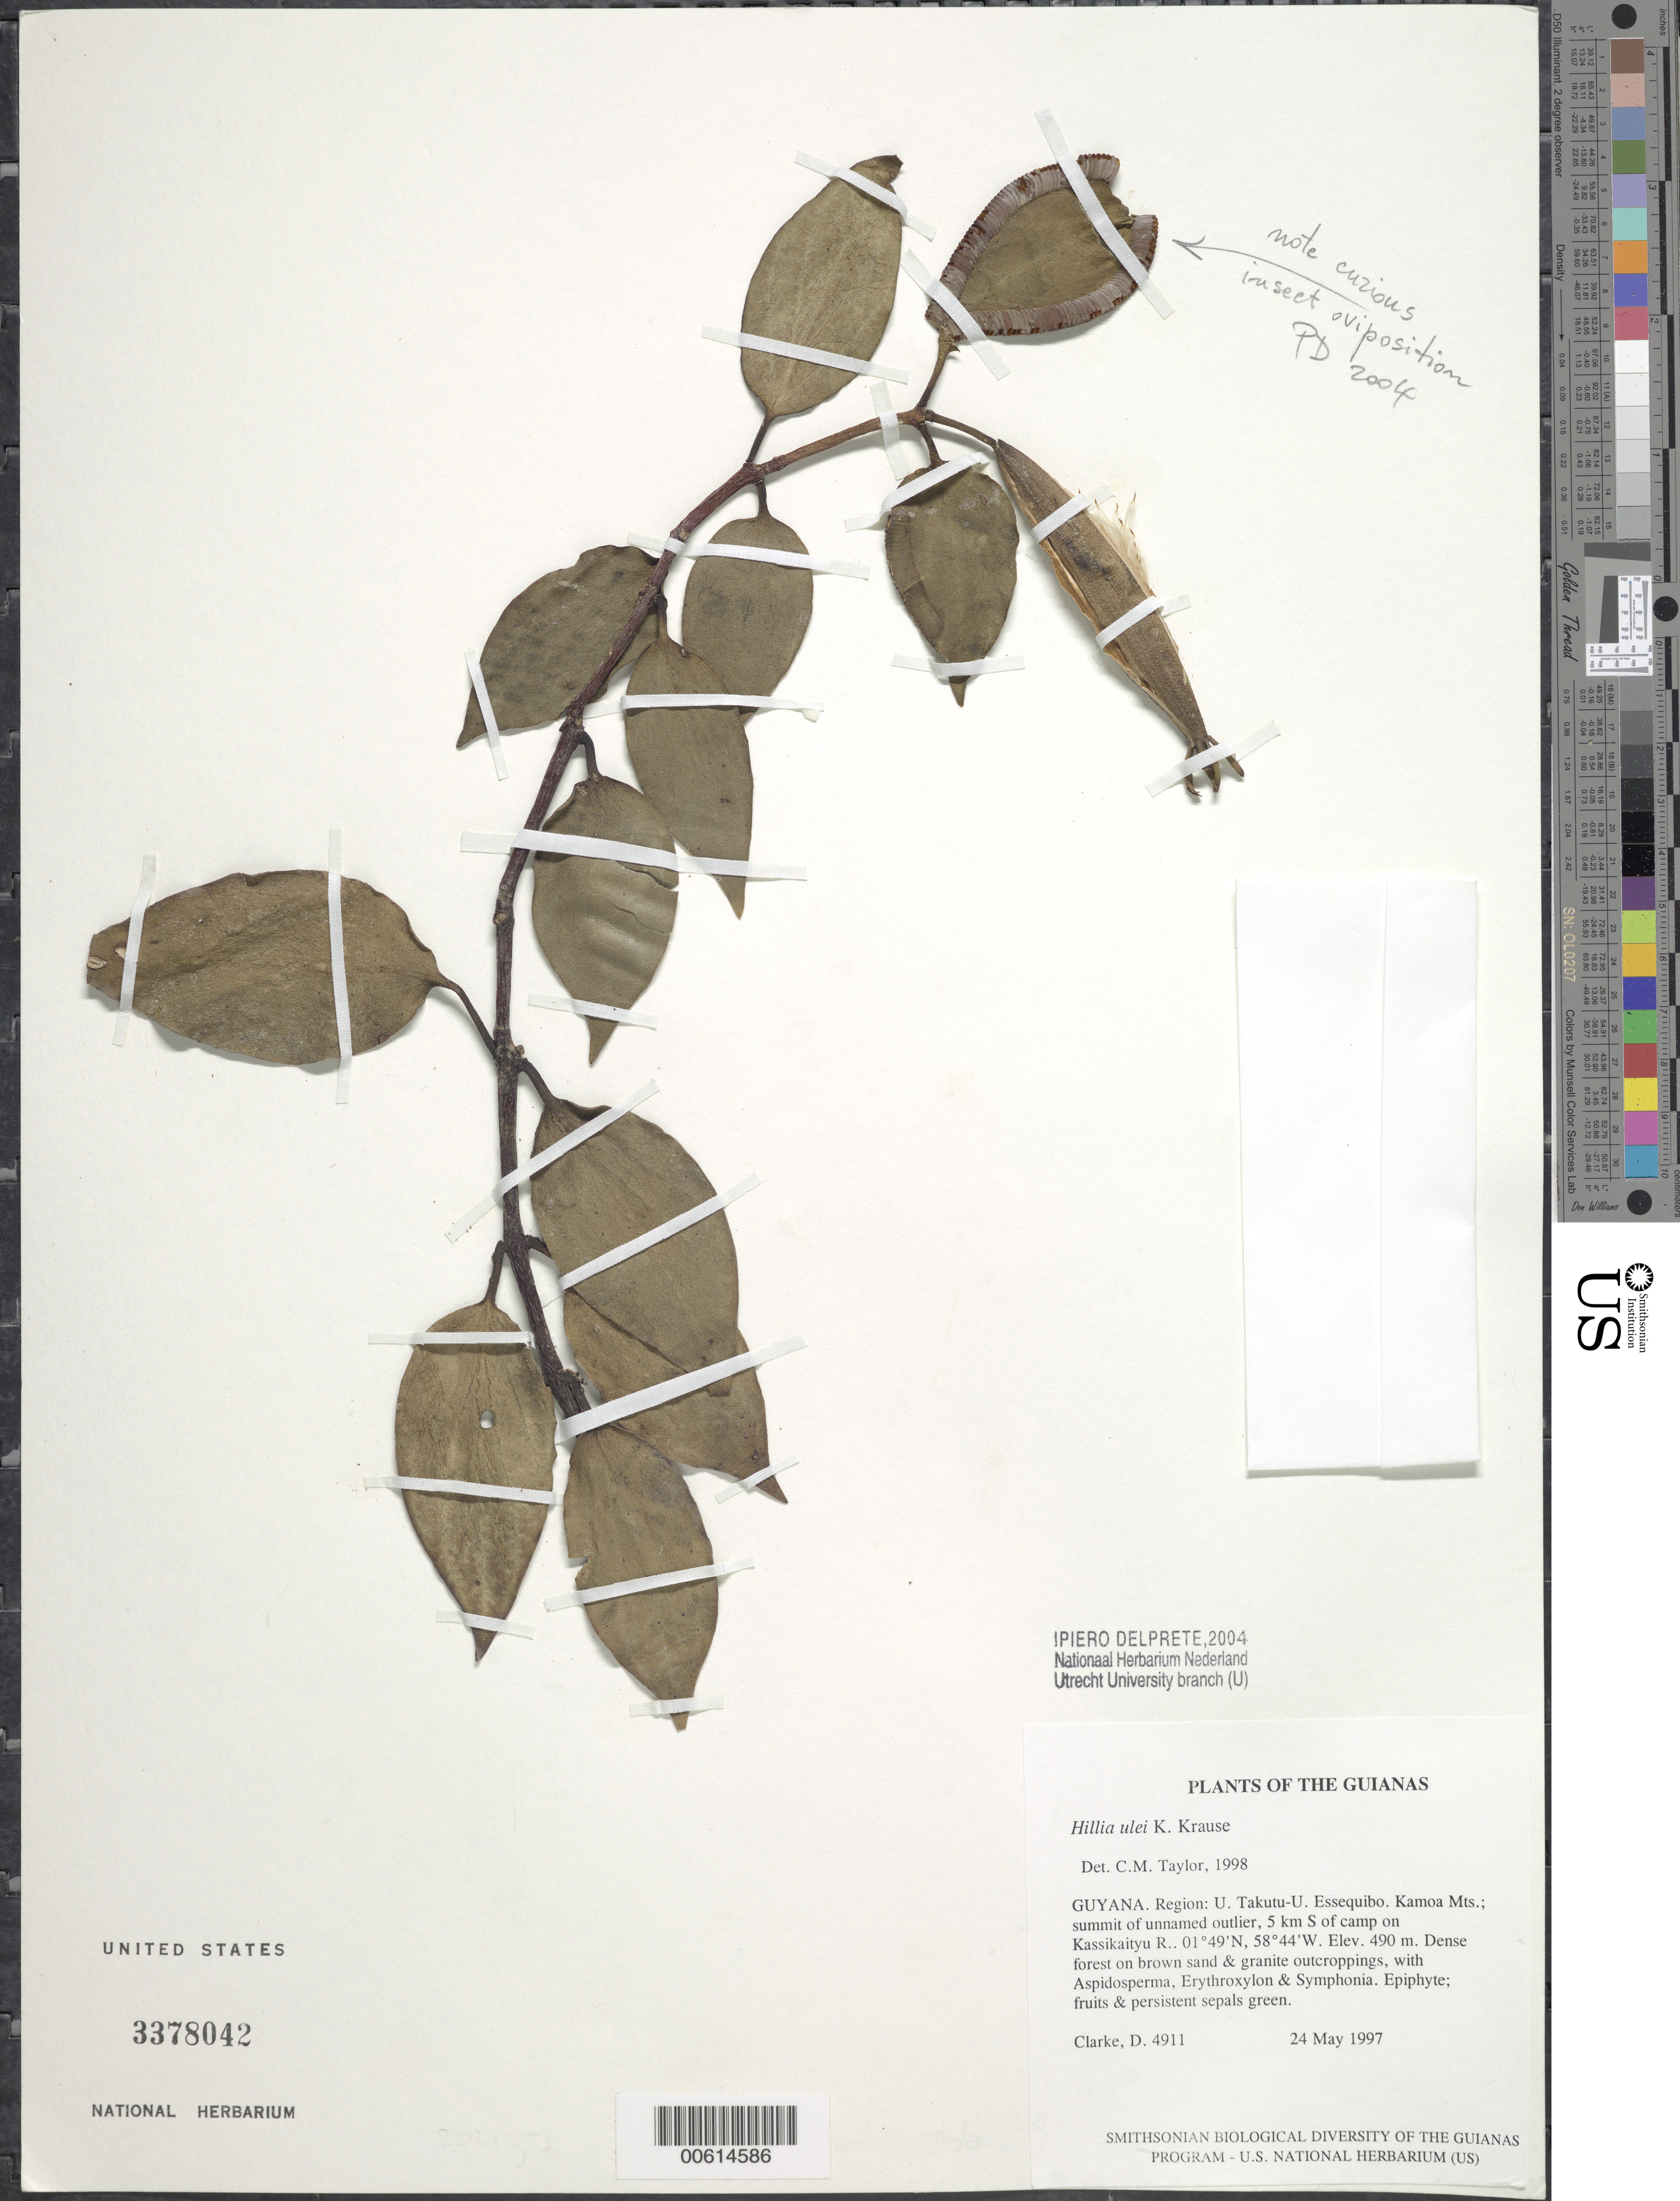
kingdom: Plantae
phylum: Tracheophyta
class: Magnoliopsida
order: Gentianales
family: Rubiaceae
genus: Hillia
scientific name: Hillia ulei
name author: K. Krause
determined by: Taylor, Charlotte M.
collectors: H. D. Clarke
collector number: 4911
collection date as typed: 24 May 1997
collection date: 1997-05-24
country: Guyana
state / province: U. Takutu-U. Essequibo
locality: Kamoa Mts.; summit of unnamed outlier, 5 km S of camp on Kassikaityu R.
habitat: Dense forest on brown sand & granite outcroppings, with Aspidosperma, Erythroxylum & Symphonia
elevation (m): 490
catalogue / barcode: US 3378042